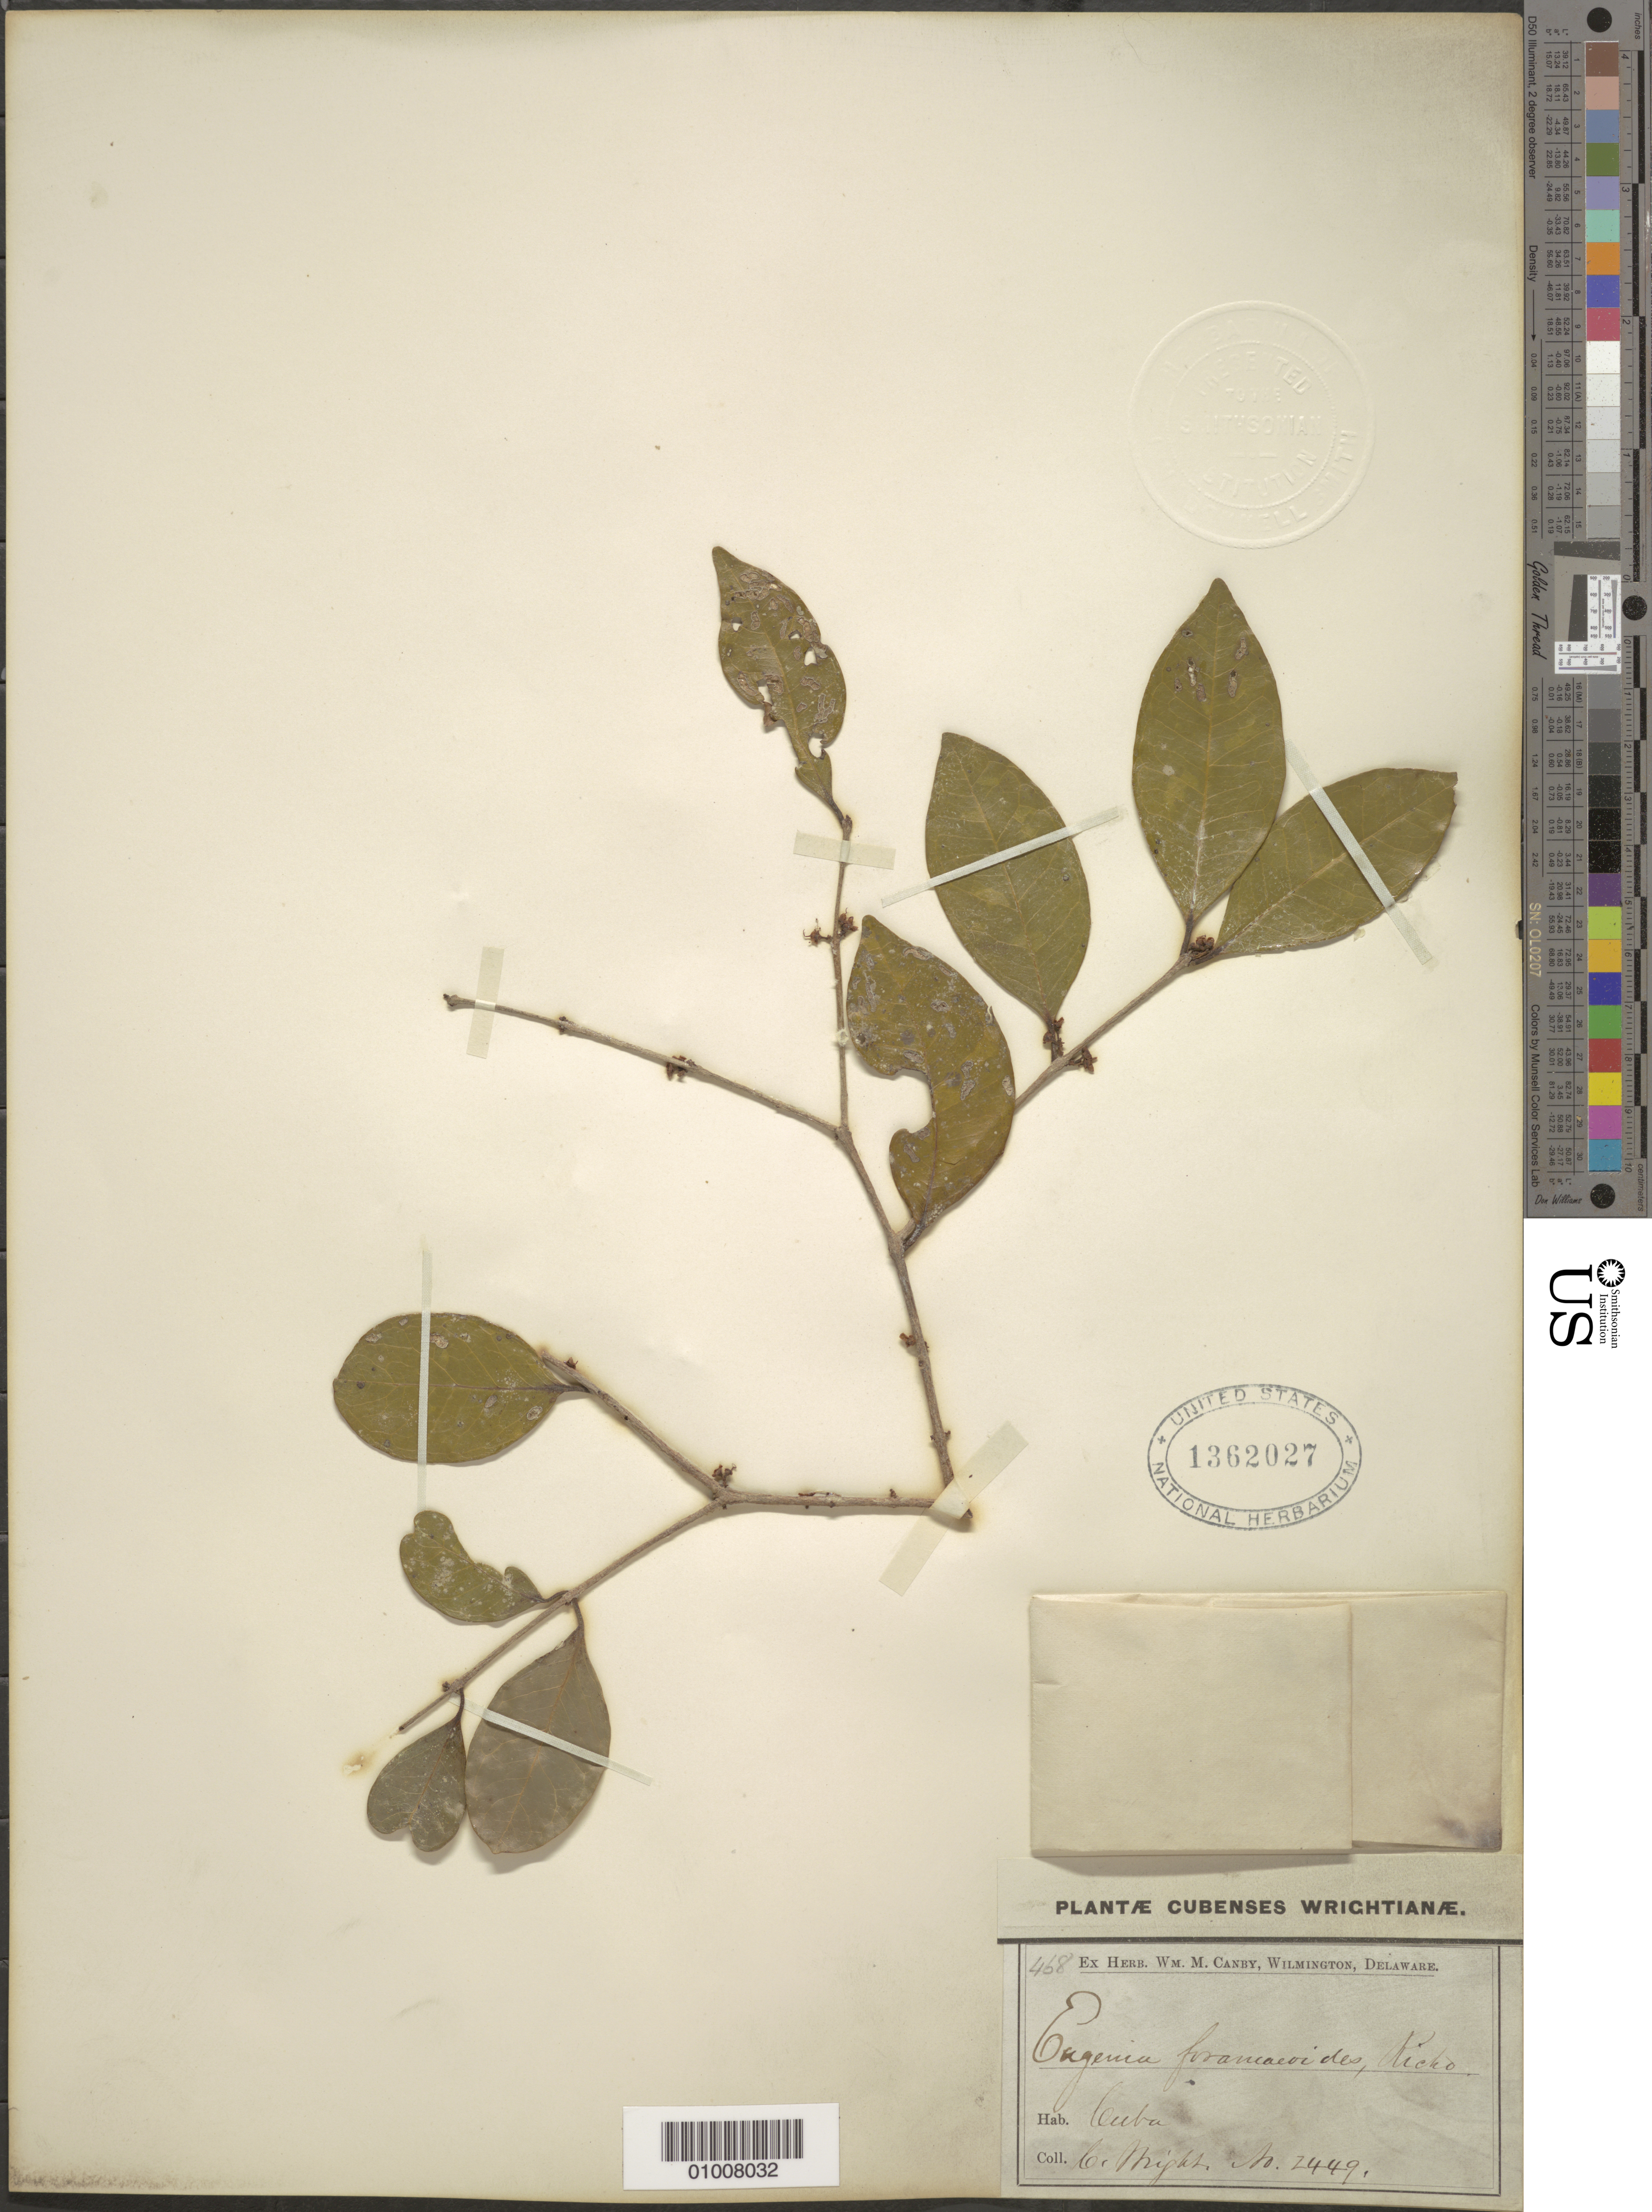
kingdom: Plantae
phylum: Tracheophyta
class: Magnoliopsida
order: Myrtales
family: Myrtaceae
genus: Eugenia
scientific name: Eugenia farameoides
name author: A. Rich.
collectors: C. Wright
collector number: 2449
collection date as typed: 1800 to 1899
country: Cuba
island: Cuba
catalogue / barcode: US 1362027